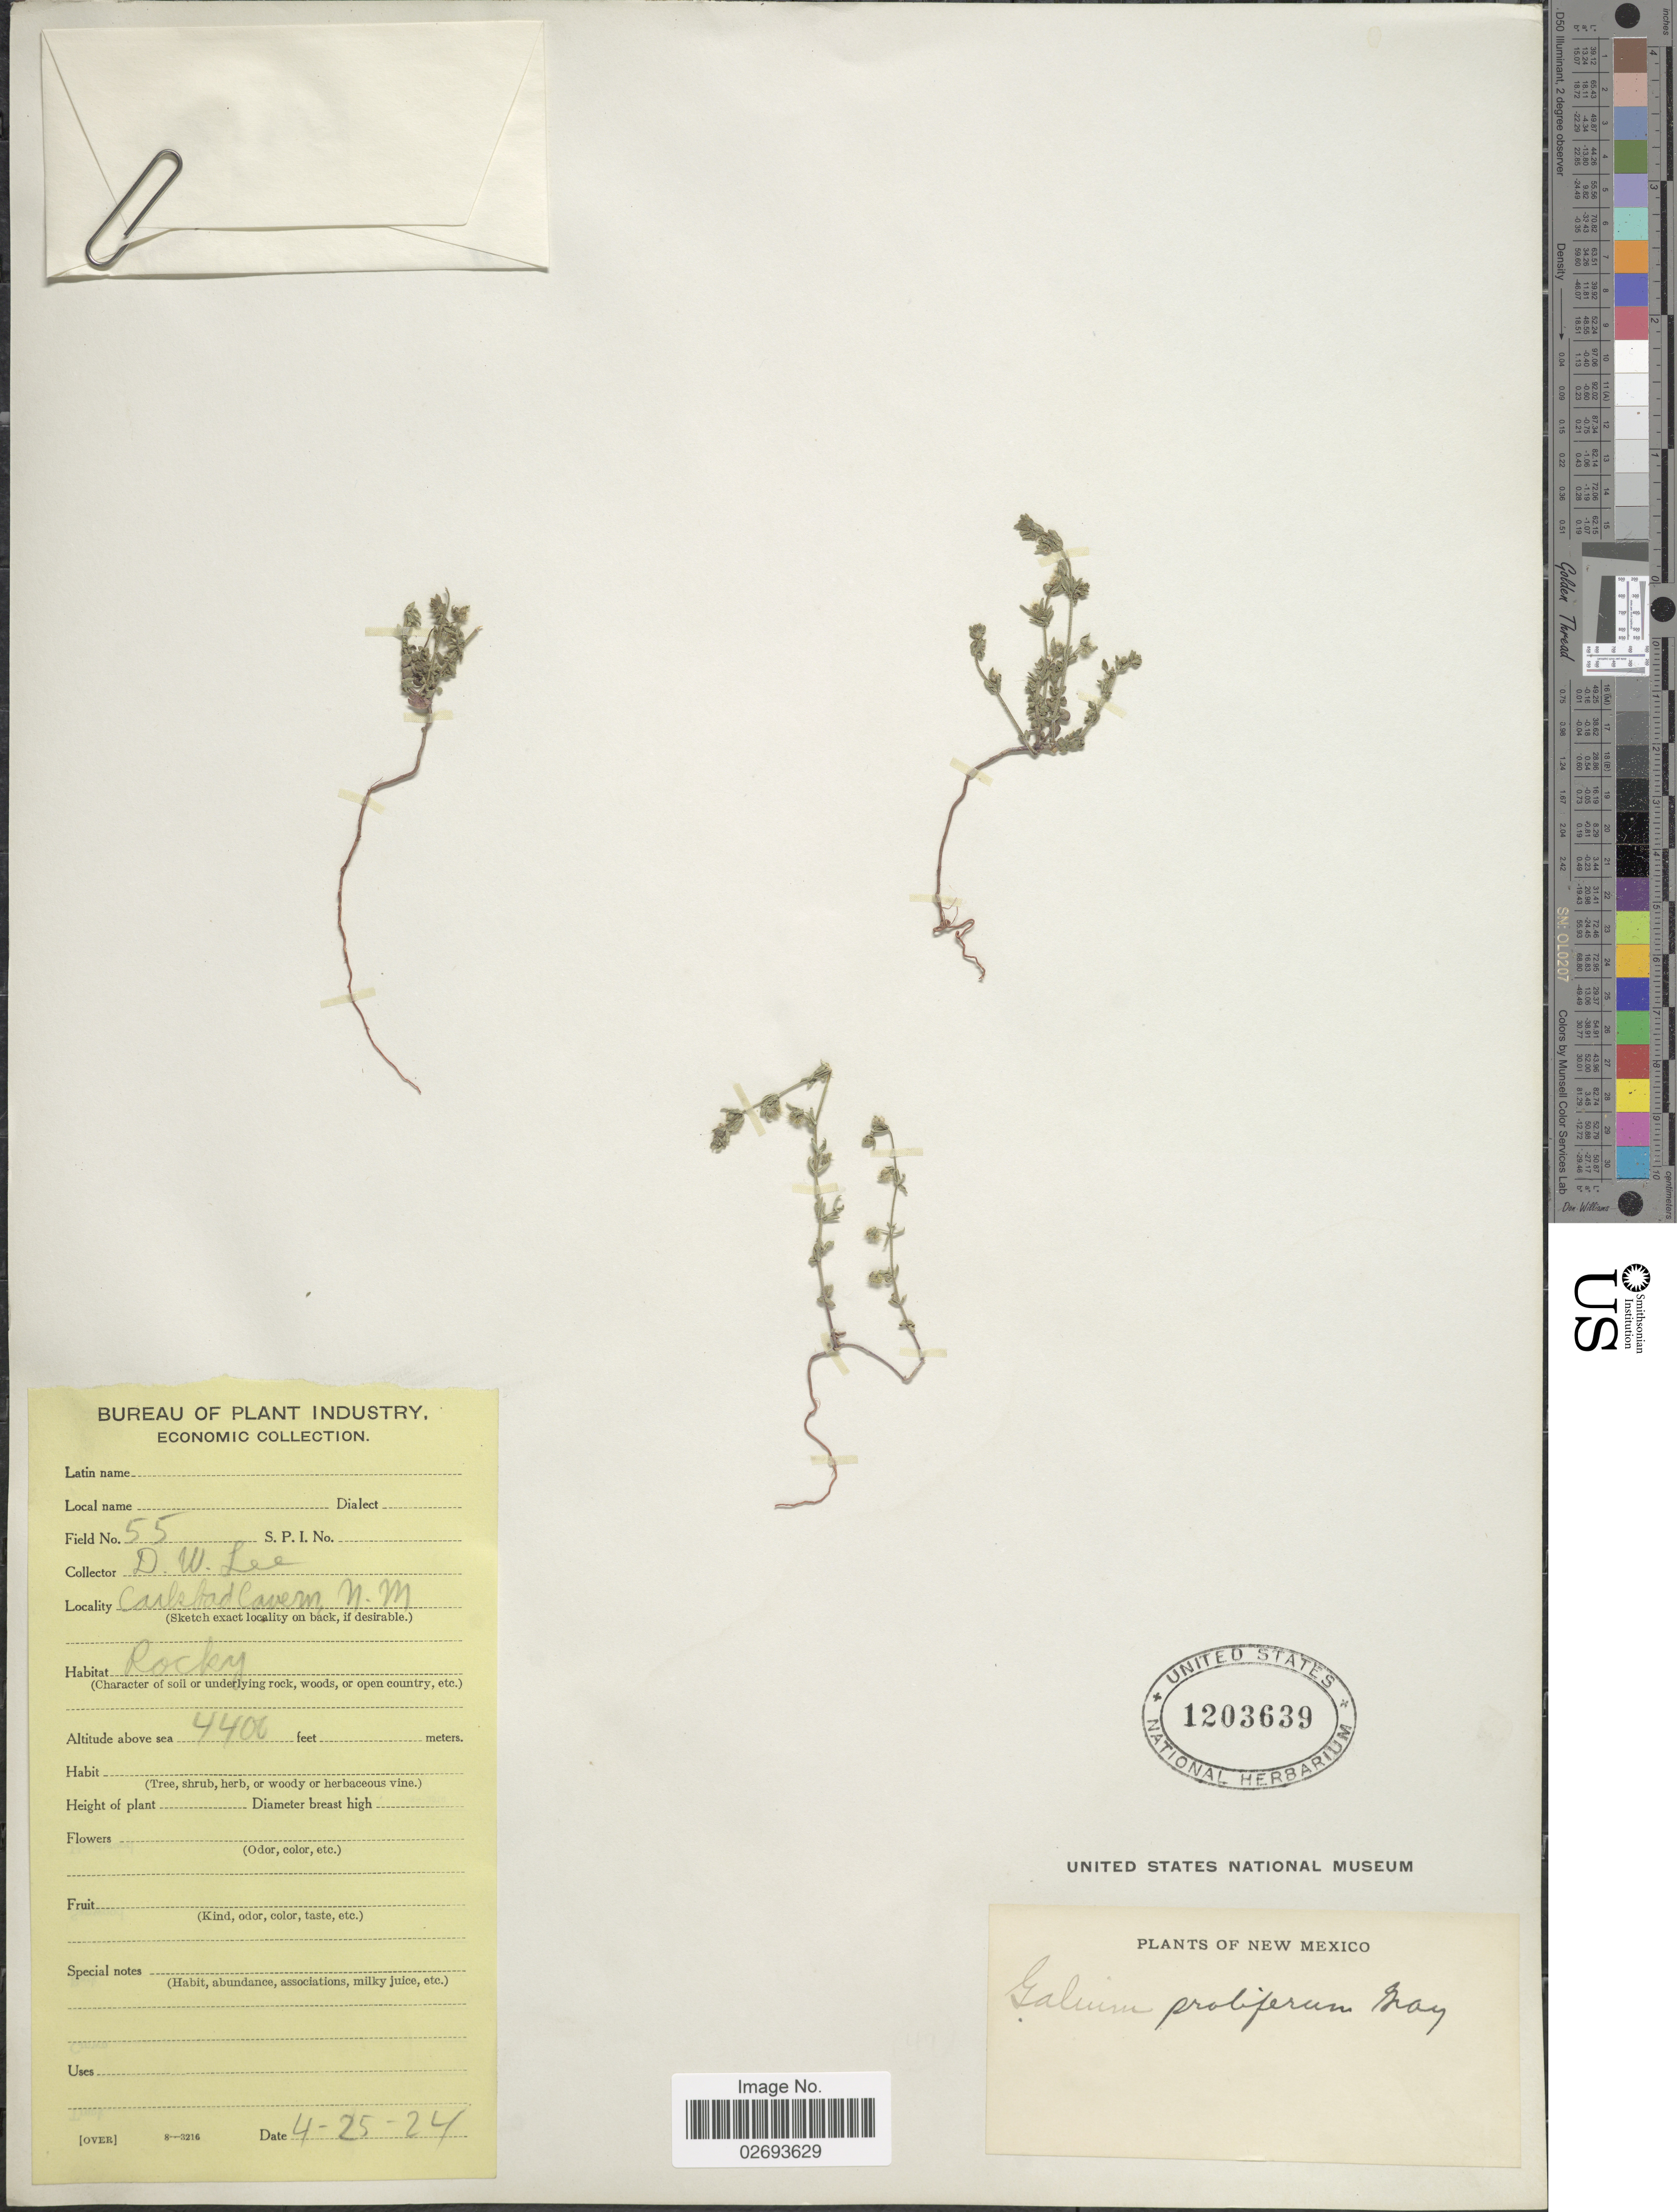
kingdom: Plantae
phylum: Tracheophyta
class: Magnoliopsida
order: Gentianales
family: Rubiaceae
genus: Galium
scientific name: Galium proliferum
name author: A. Gray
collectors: D. Lee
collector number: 55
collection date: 1974-04-25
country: United States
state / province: New Mexico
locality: Carlsbad Cavern,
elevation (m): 1341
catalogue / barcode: US 1203639